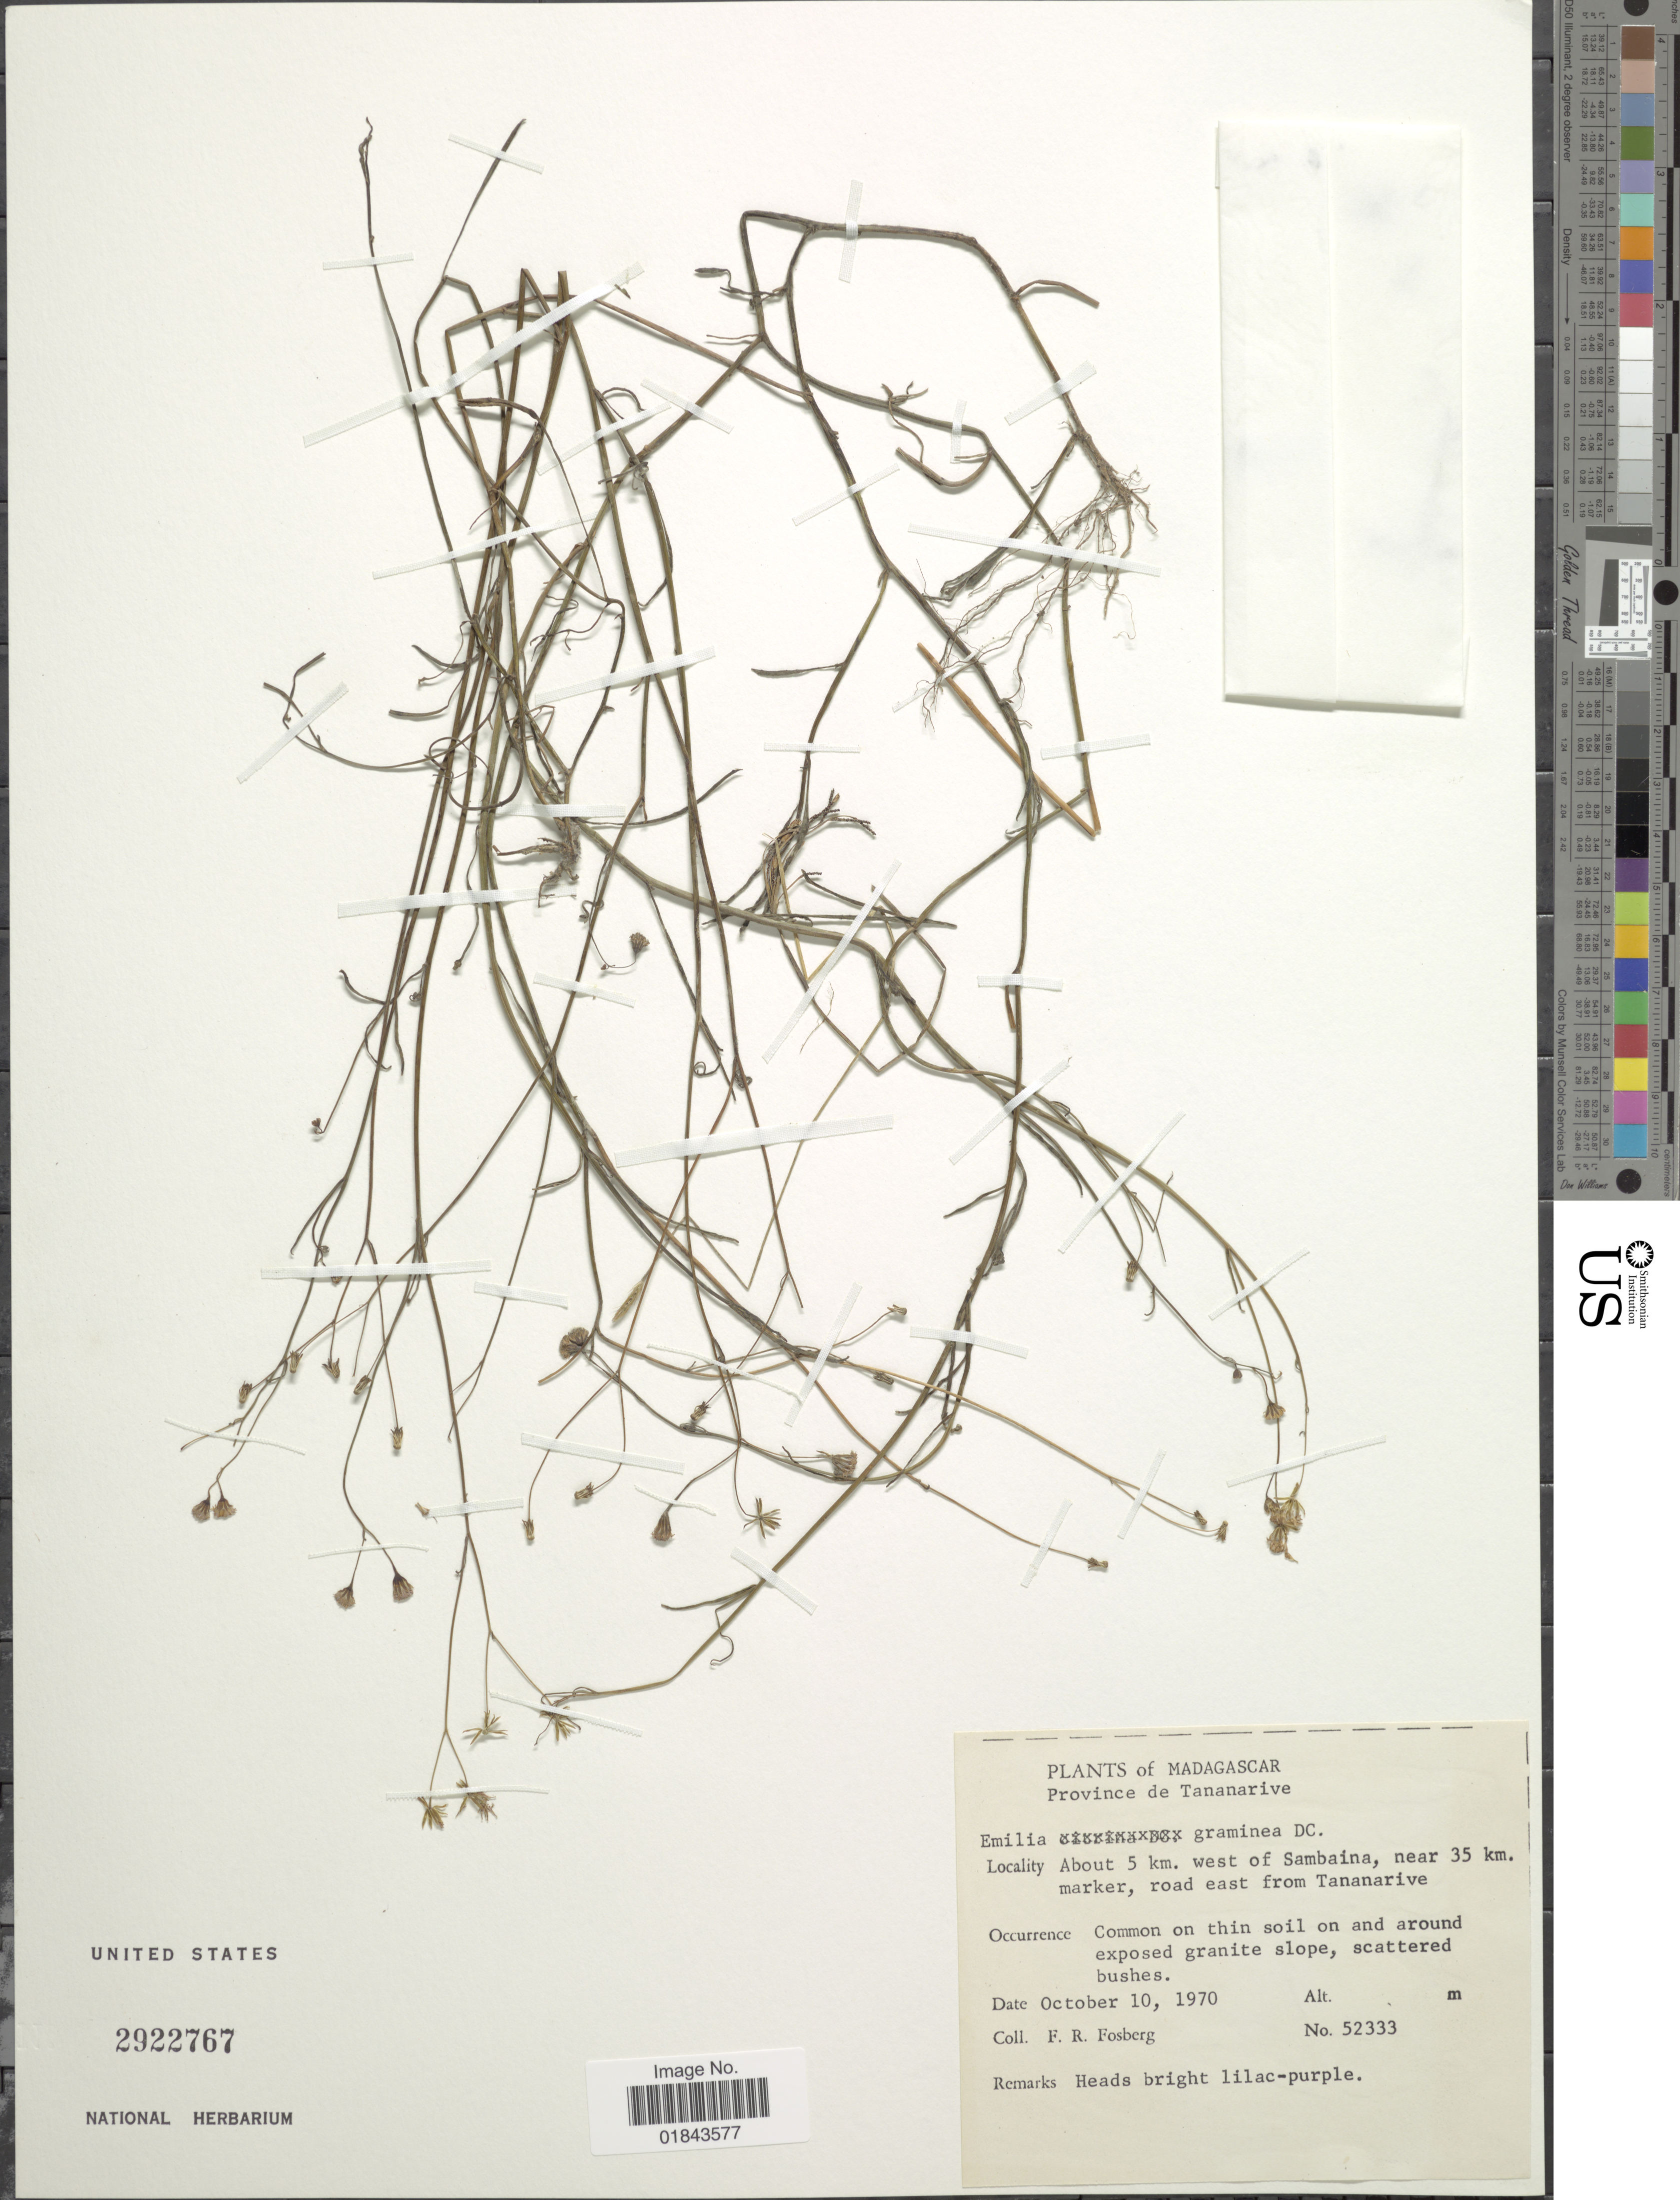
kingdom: Plantae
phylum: Tracheophyta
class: Magnoliopsida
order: Asterales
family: Asteraceae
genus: Emilia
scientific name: Emilia graminea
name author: DC.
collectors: F. R. Fosberg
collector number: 52333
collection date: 1970-10-10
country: Madagascar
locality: Province de Tananarive, About 5 km. west of Sambaina, near 35 km marker, road east from Tananarive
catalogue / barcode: US 2922767